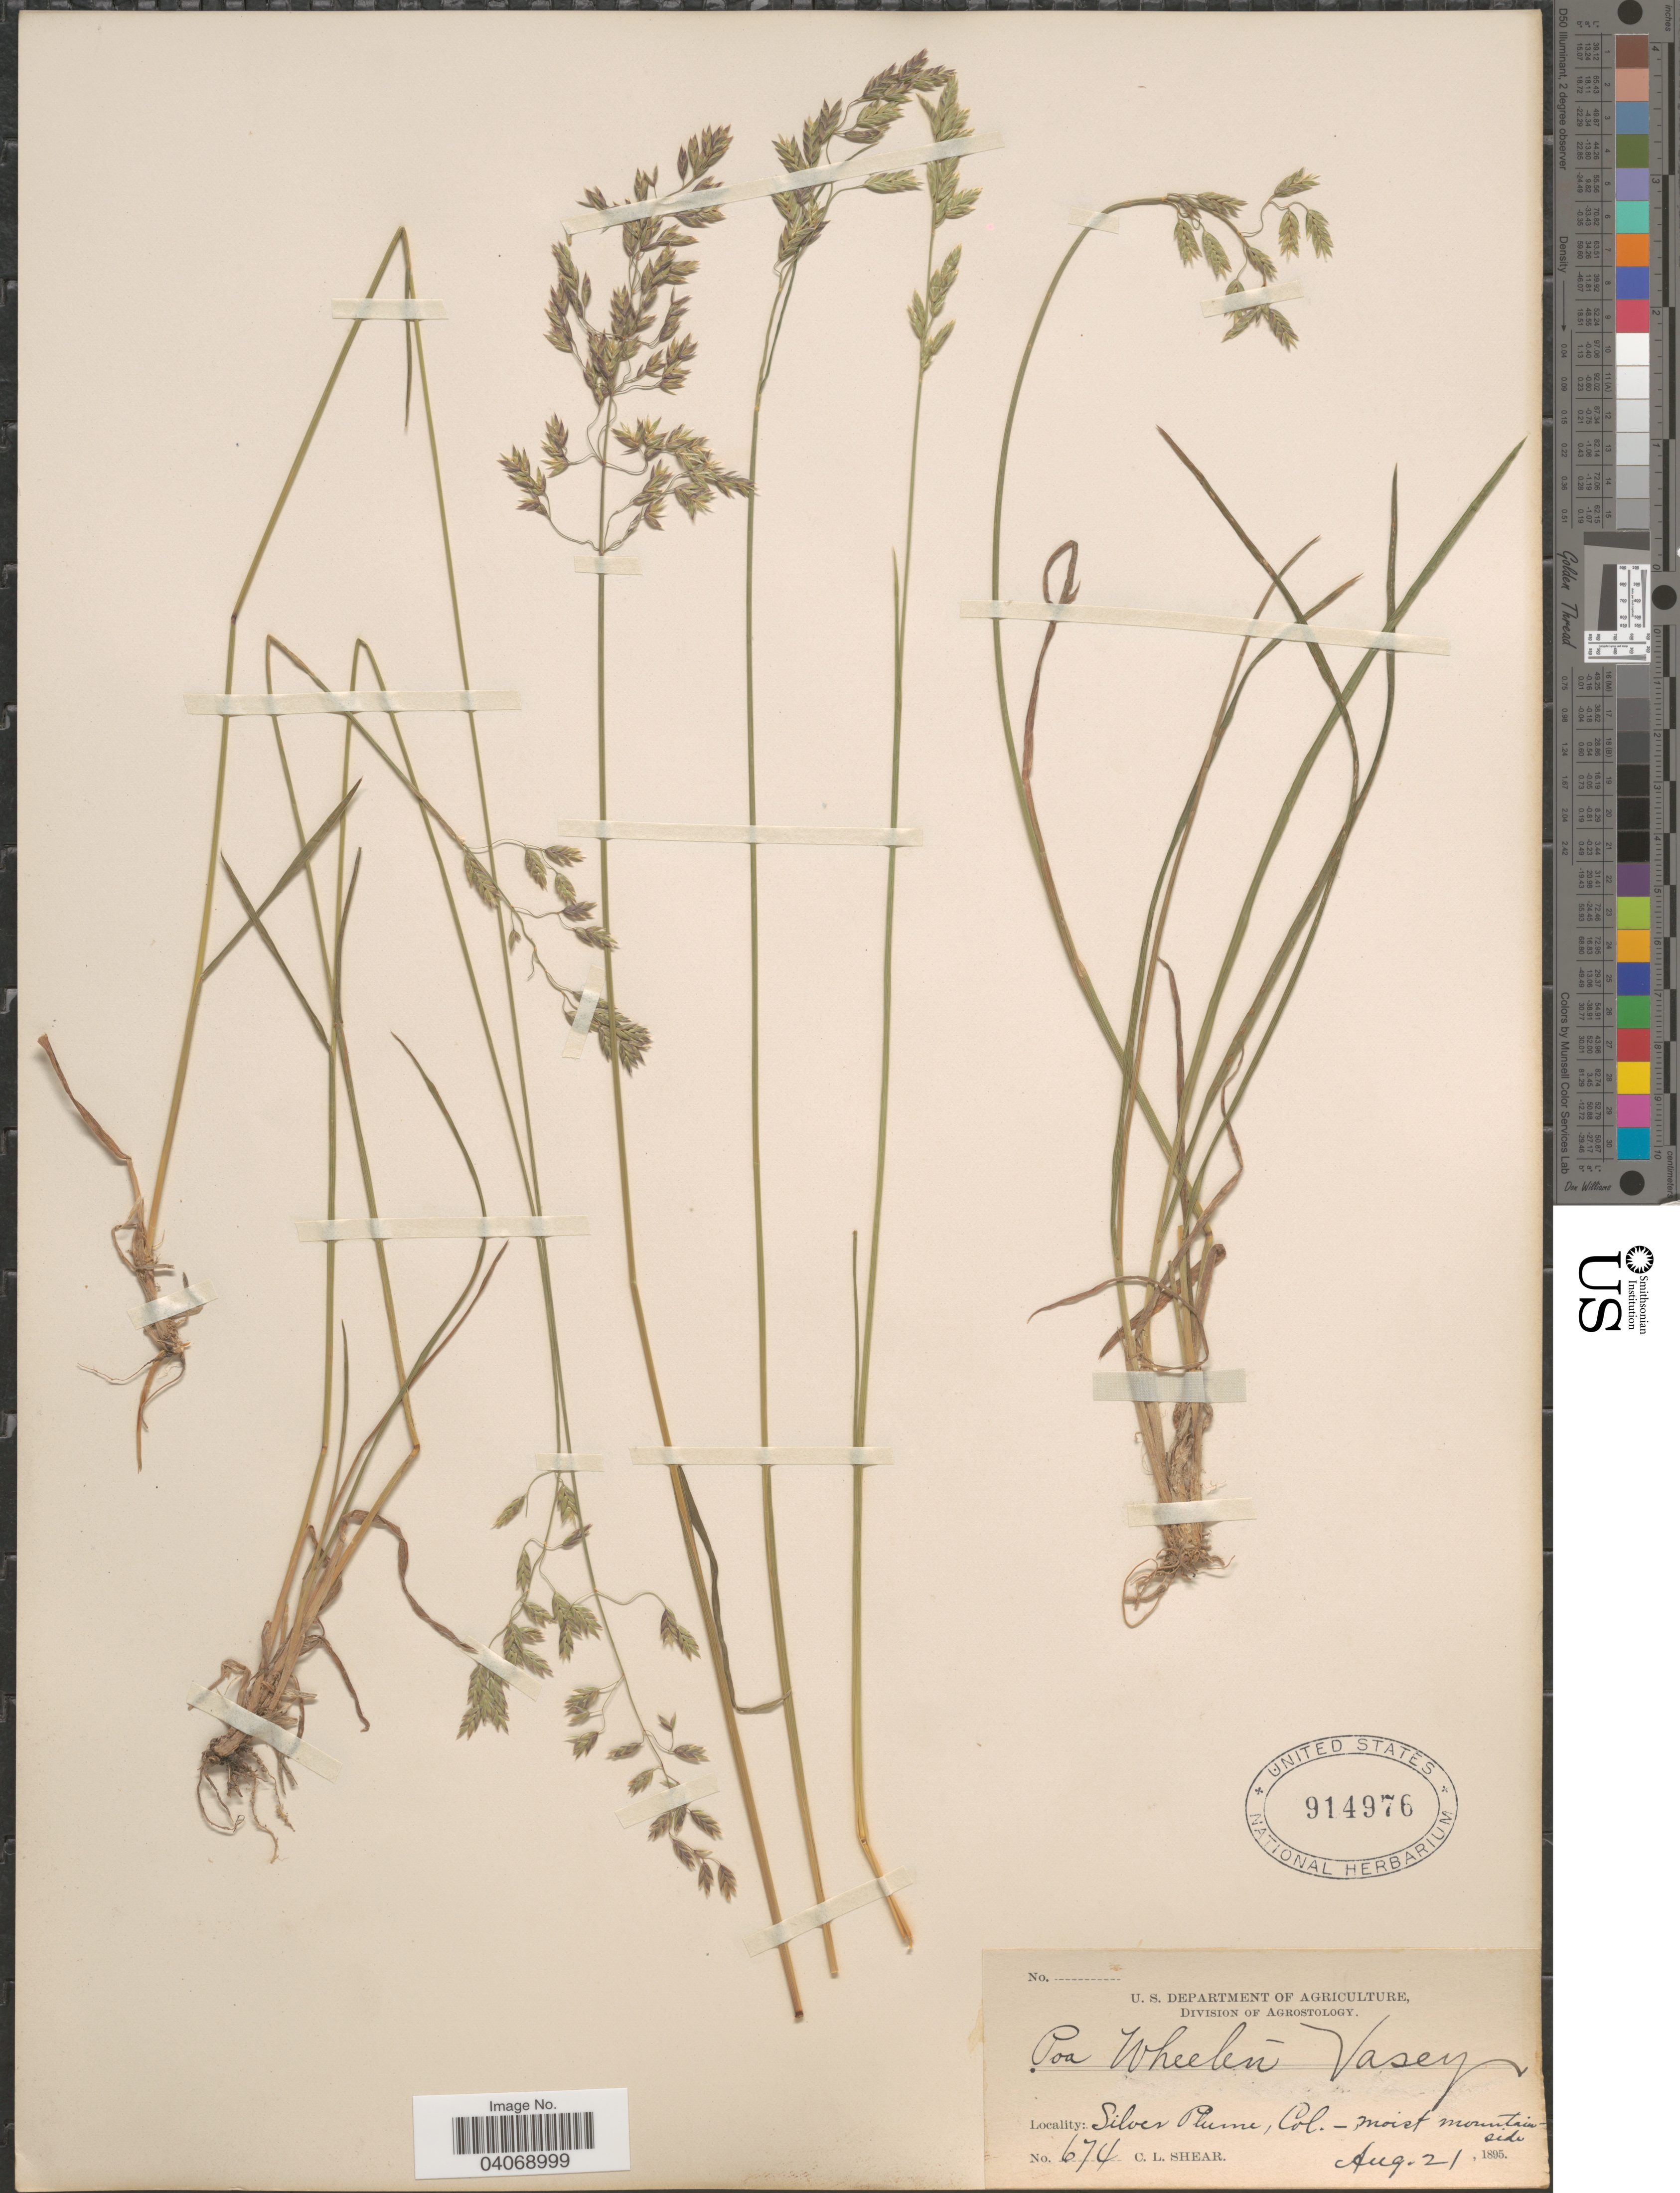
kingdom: Plantae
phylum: Tracheophyta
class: Liliopsida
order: Poales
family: Poaceae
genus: Poa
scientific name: Poa wheeleri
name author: Vasey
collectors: C. L. Shear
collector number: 674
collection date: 1895-08-21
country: United States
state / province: Colorado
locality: Silver Plume, moist mountain-side.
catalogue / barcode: US 914976